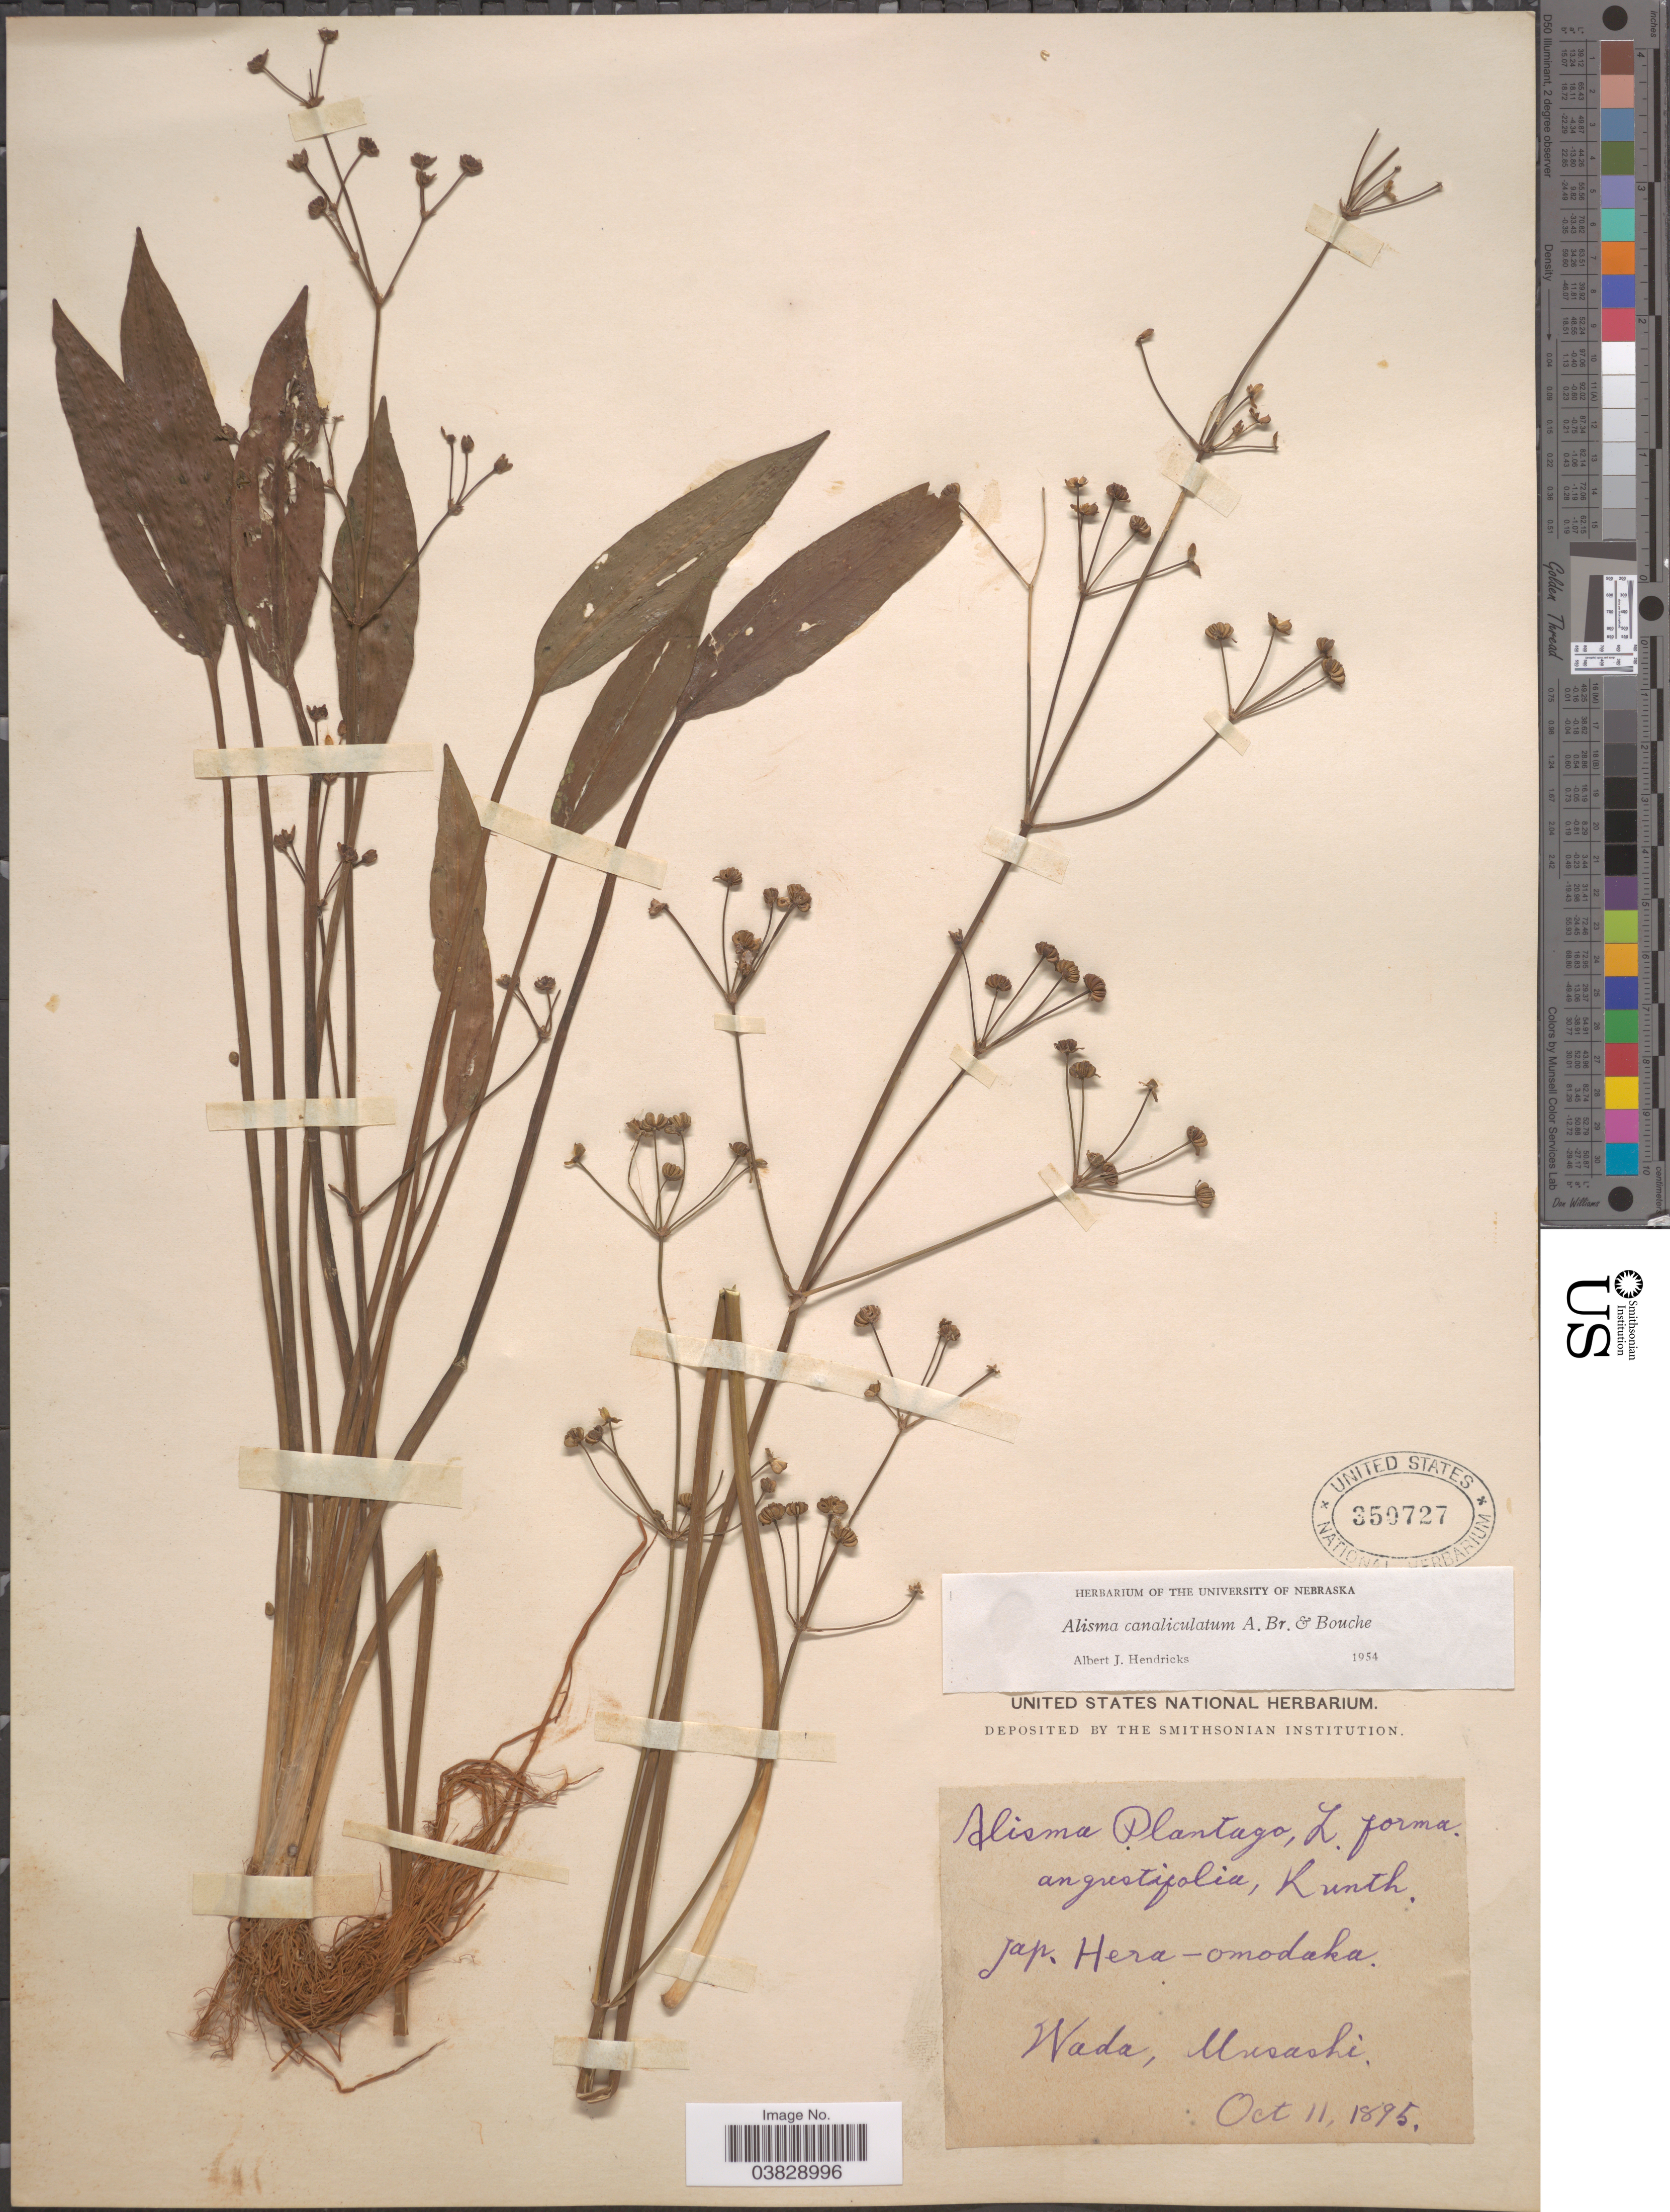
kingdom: Plantae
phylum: Tracheophyta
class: Liliopsida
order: Alismatales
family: Alismataceae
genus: Alisma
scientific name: Alisma canaliculatum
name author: A. Braun & C.D. Bouché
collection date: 1895-10-11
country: Japan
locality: Wada, Musashi.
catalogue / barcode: US 350727